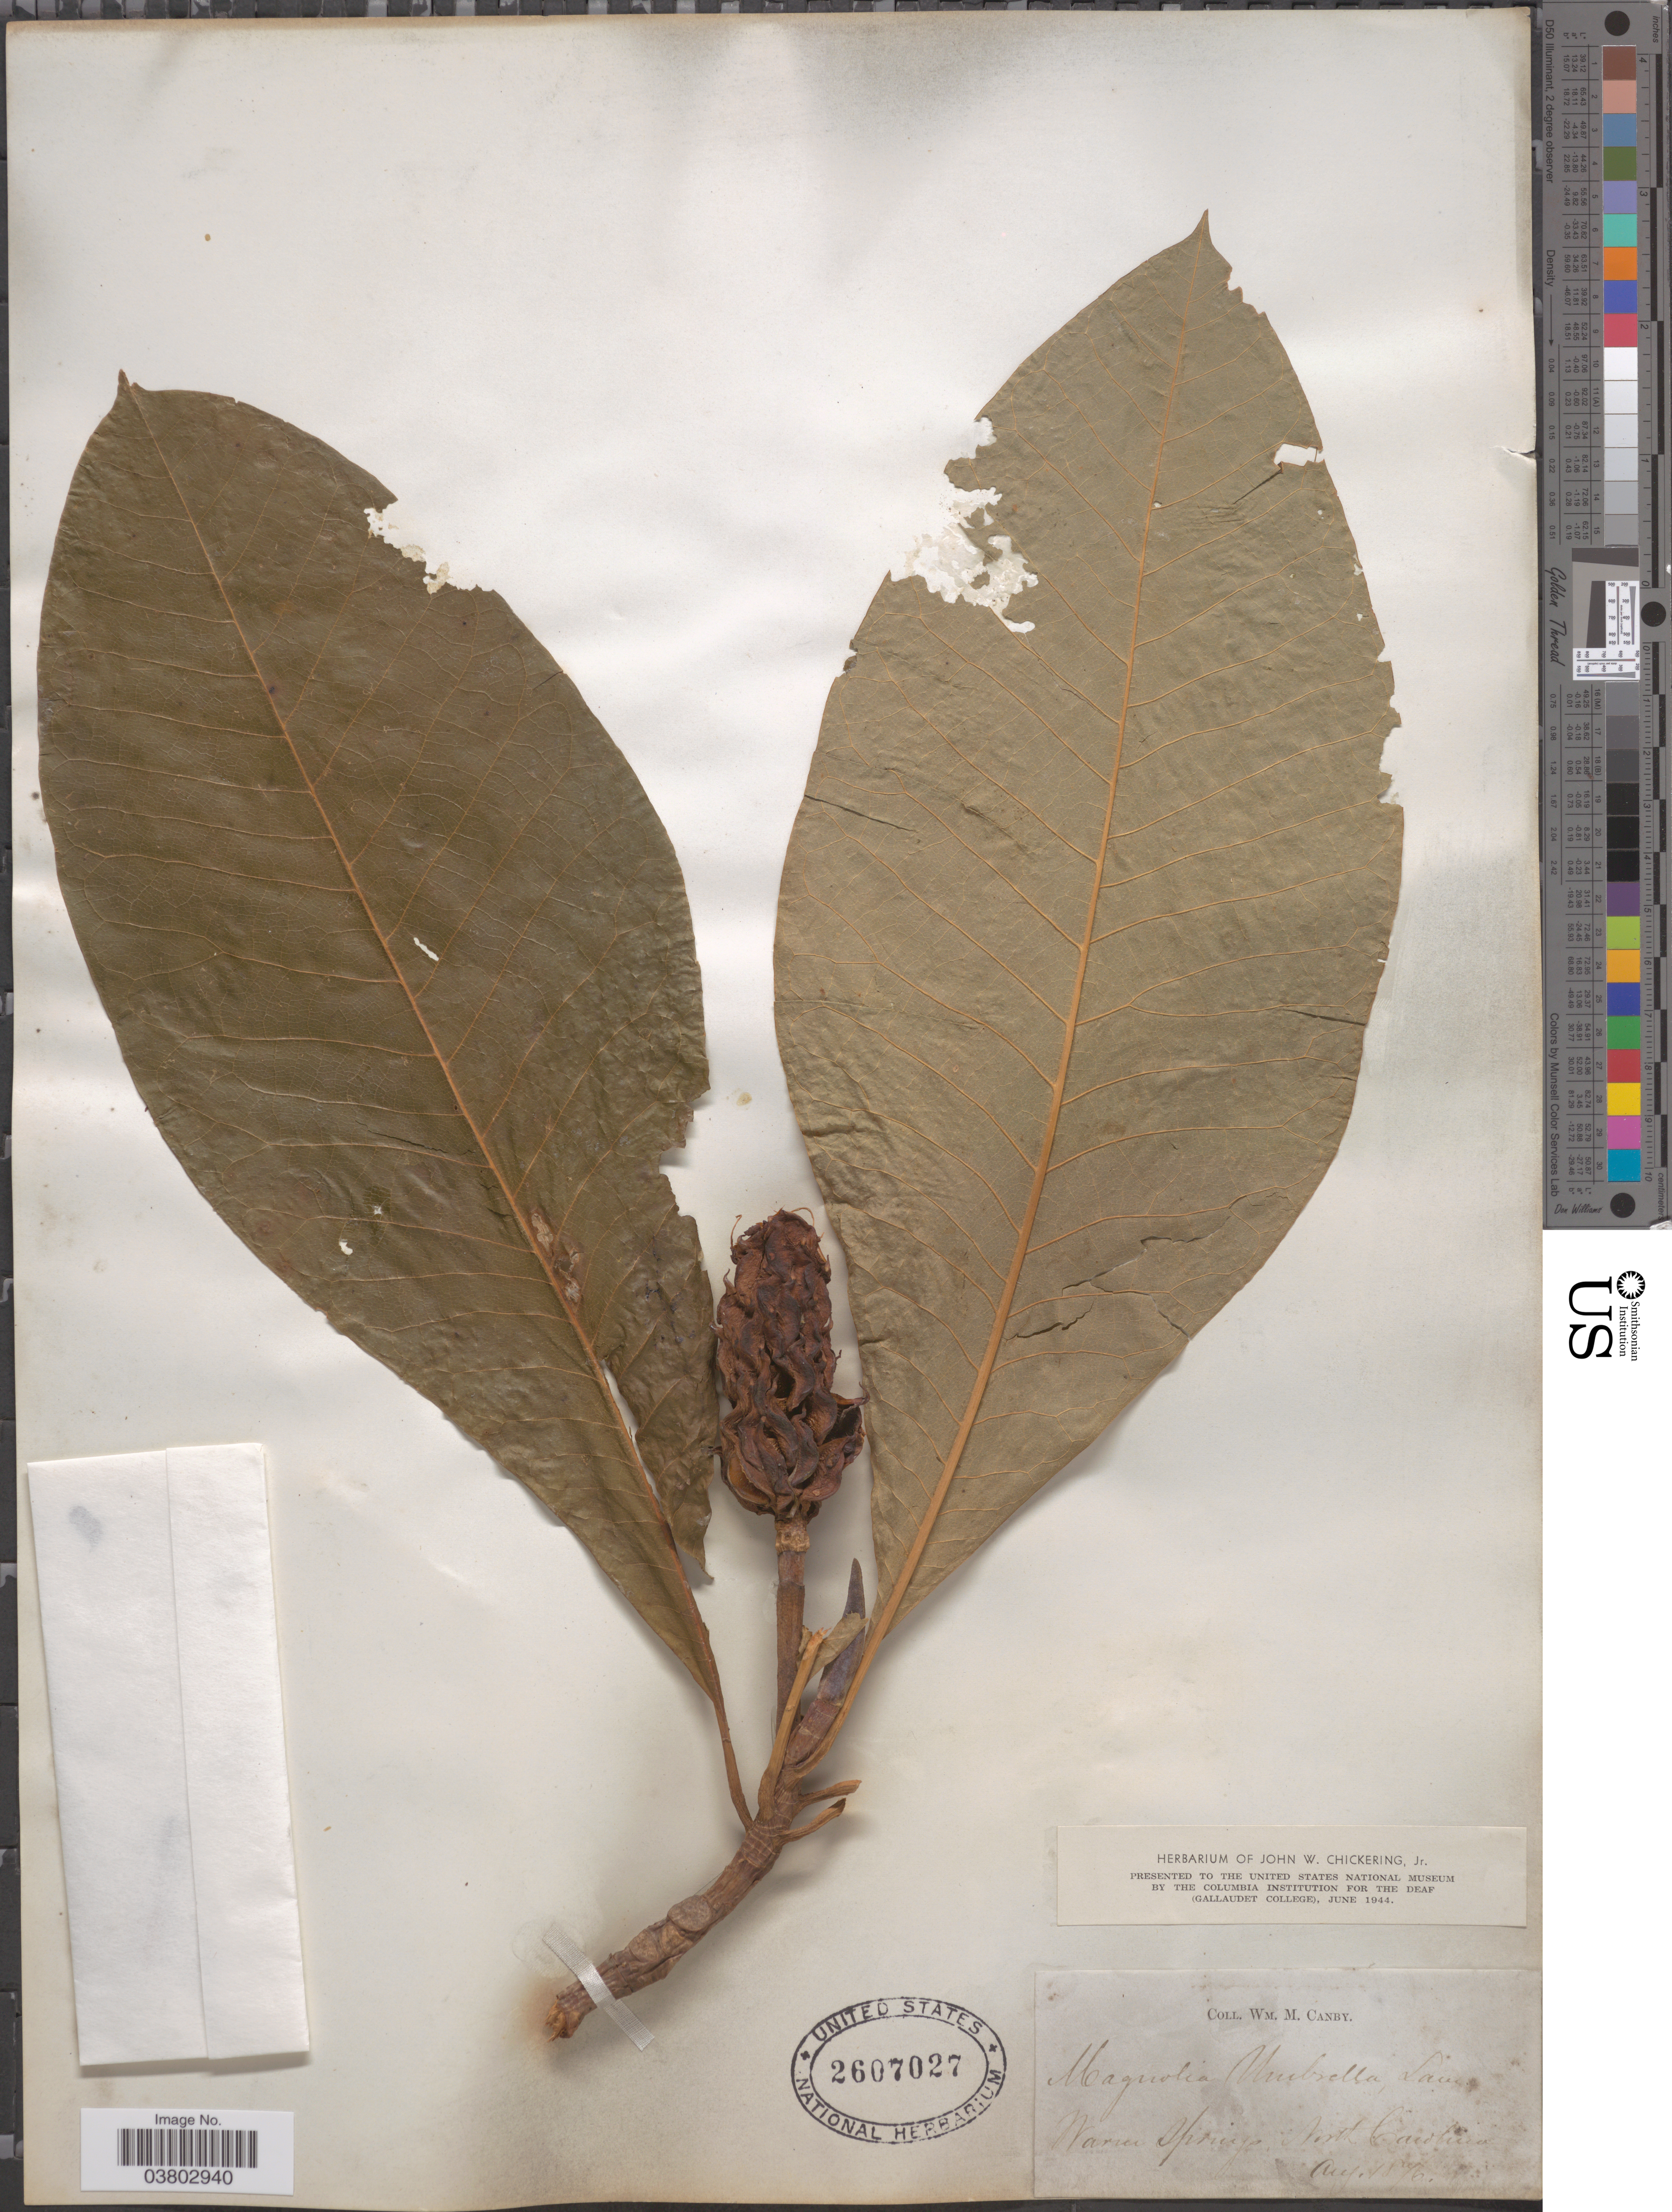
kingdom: Plantae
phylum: Tracheophyta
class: Magnoliopsida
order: Magnoliales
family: Magnoliaceae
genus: Magnolia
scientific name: Magnolia umbrella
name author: Desr.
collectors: W. M. Canby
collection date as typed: Transcribed d/m/y: 18/8/6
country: United States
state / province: North Carolina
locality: Warm Springs.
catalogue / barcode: US 2607027